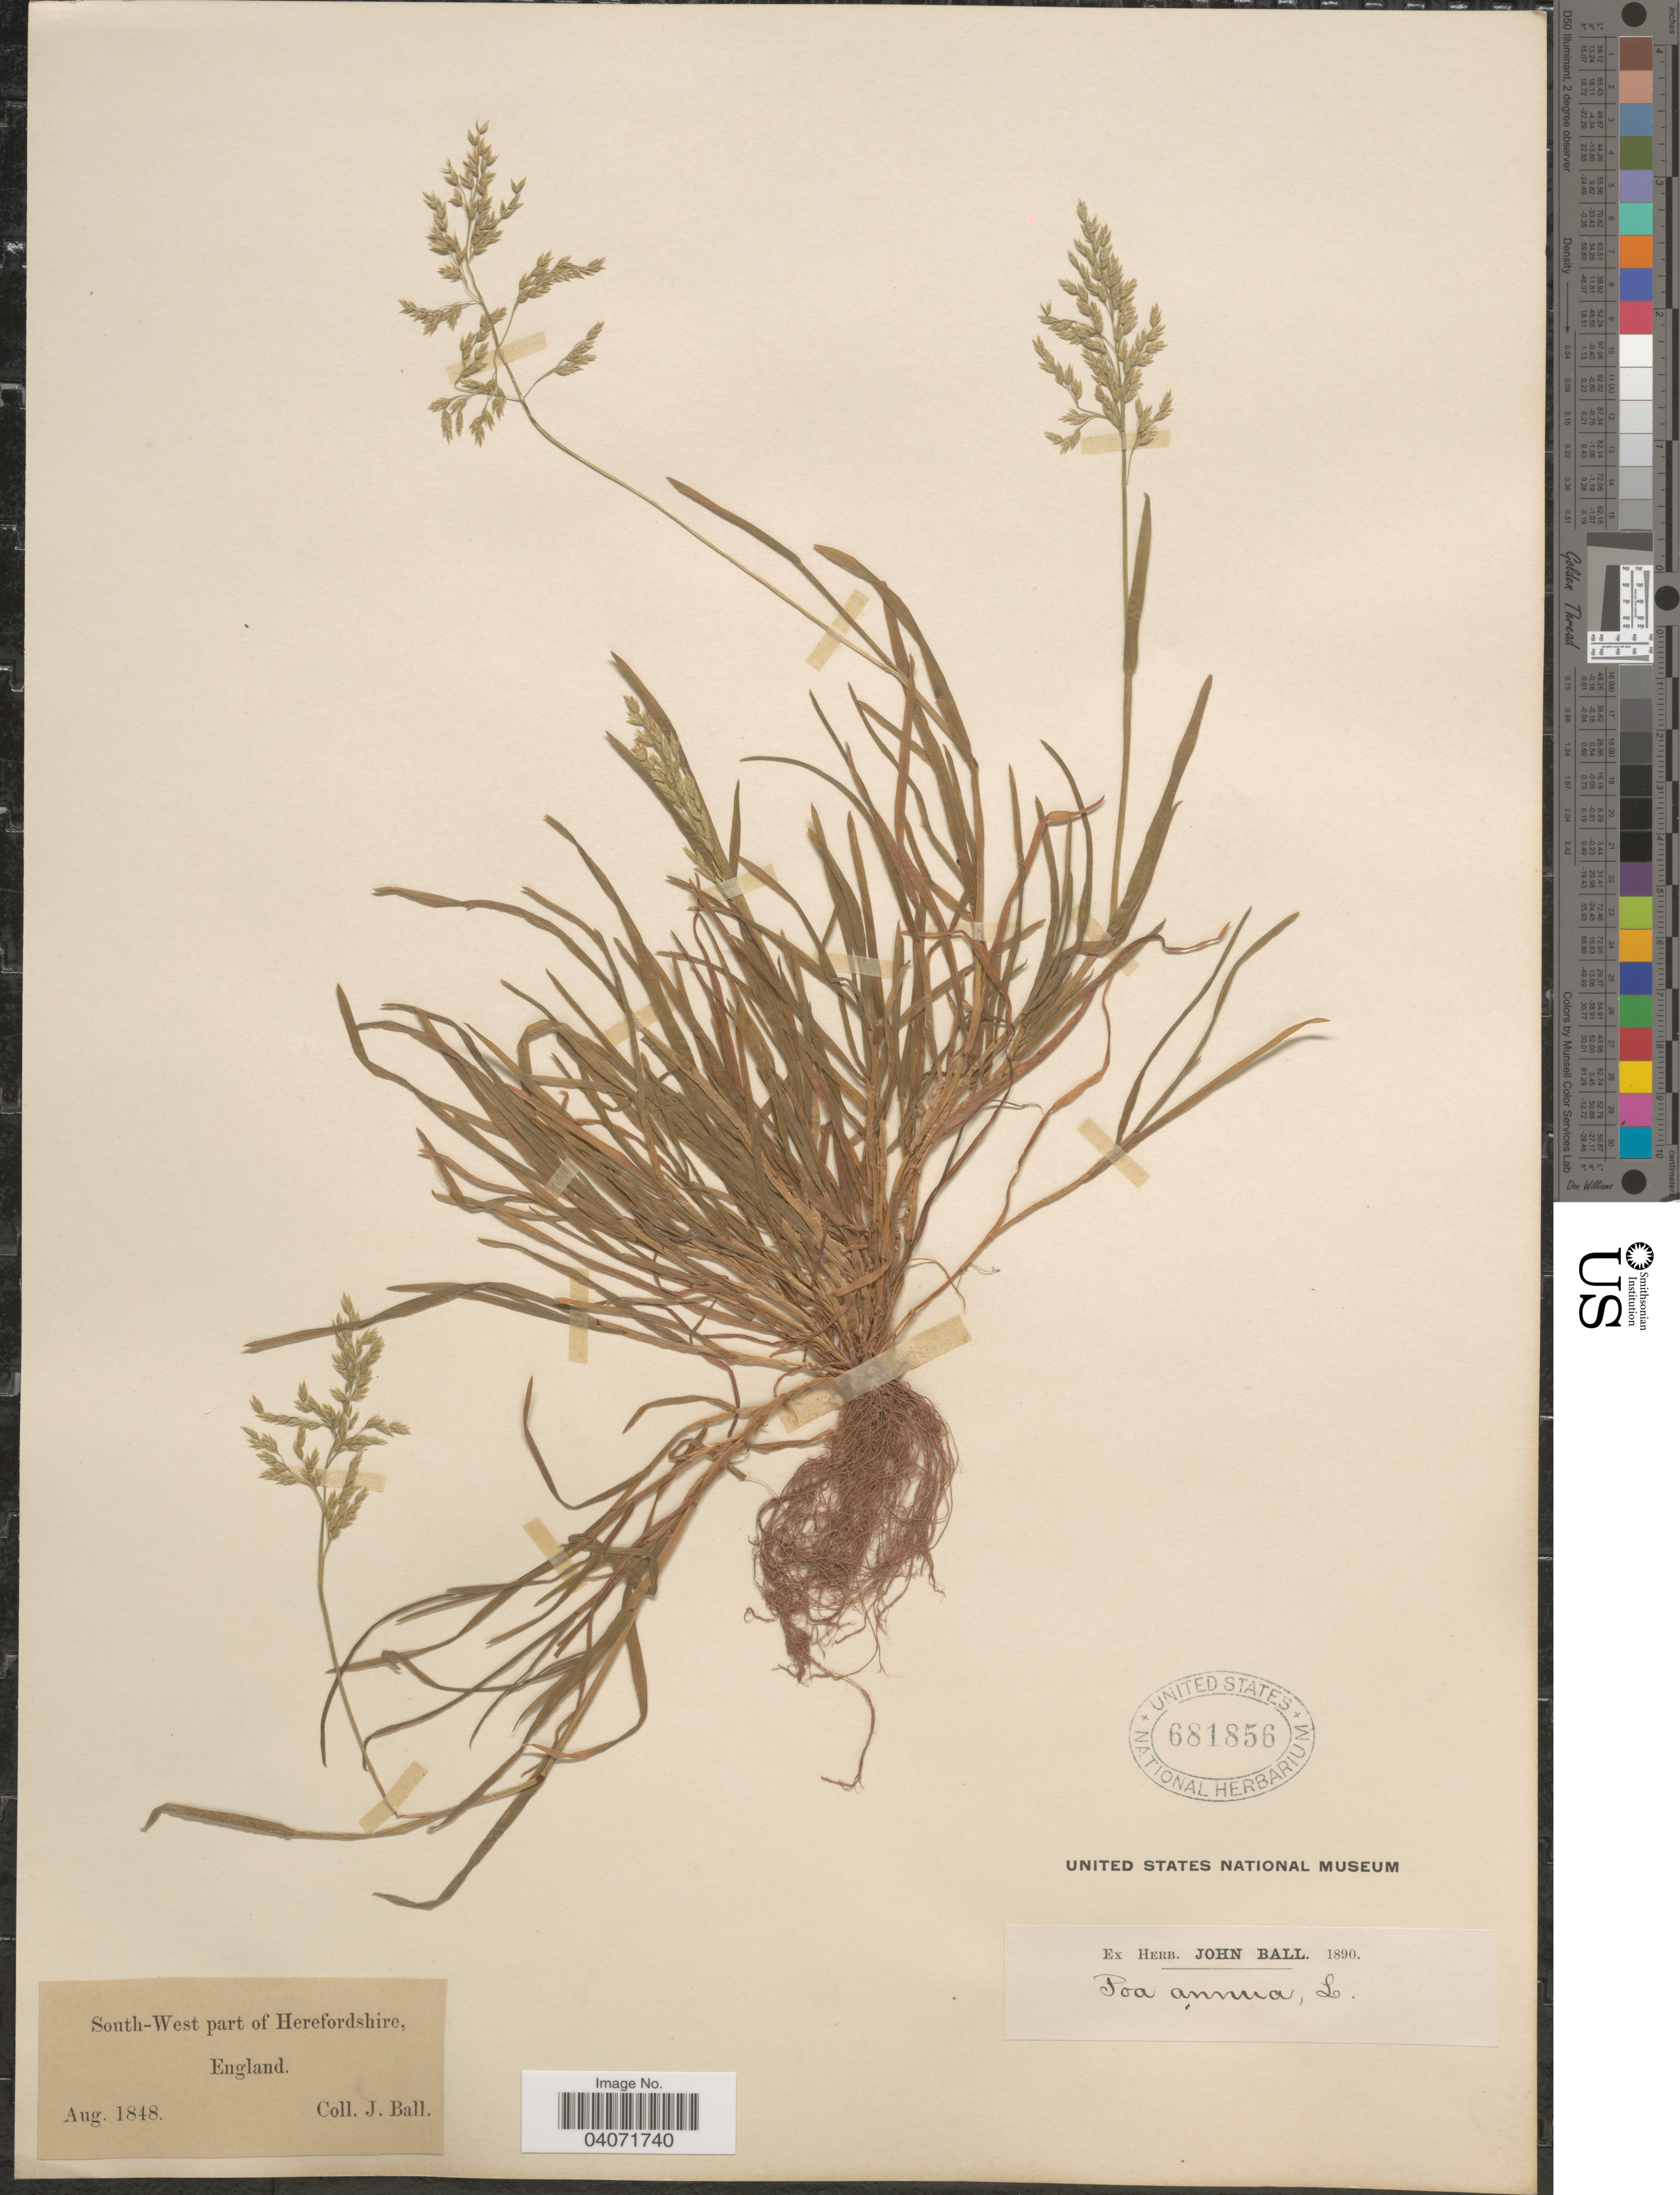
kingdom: Plantae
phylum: Tracheophyta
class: Liliopsida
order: Poales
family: Poaceae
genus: Poa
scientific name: Poa annua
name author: L.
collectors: J. Ball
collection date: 1848-08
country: United Kingdom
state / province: England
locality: South-West part of Herefordshire.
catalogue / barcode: US 681856